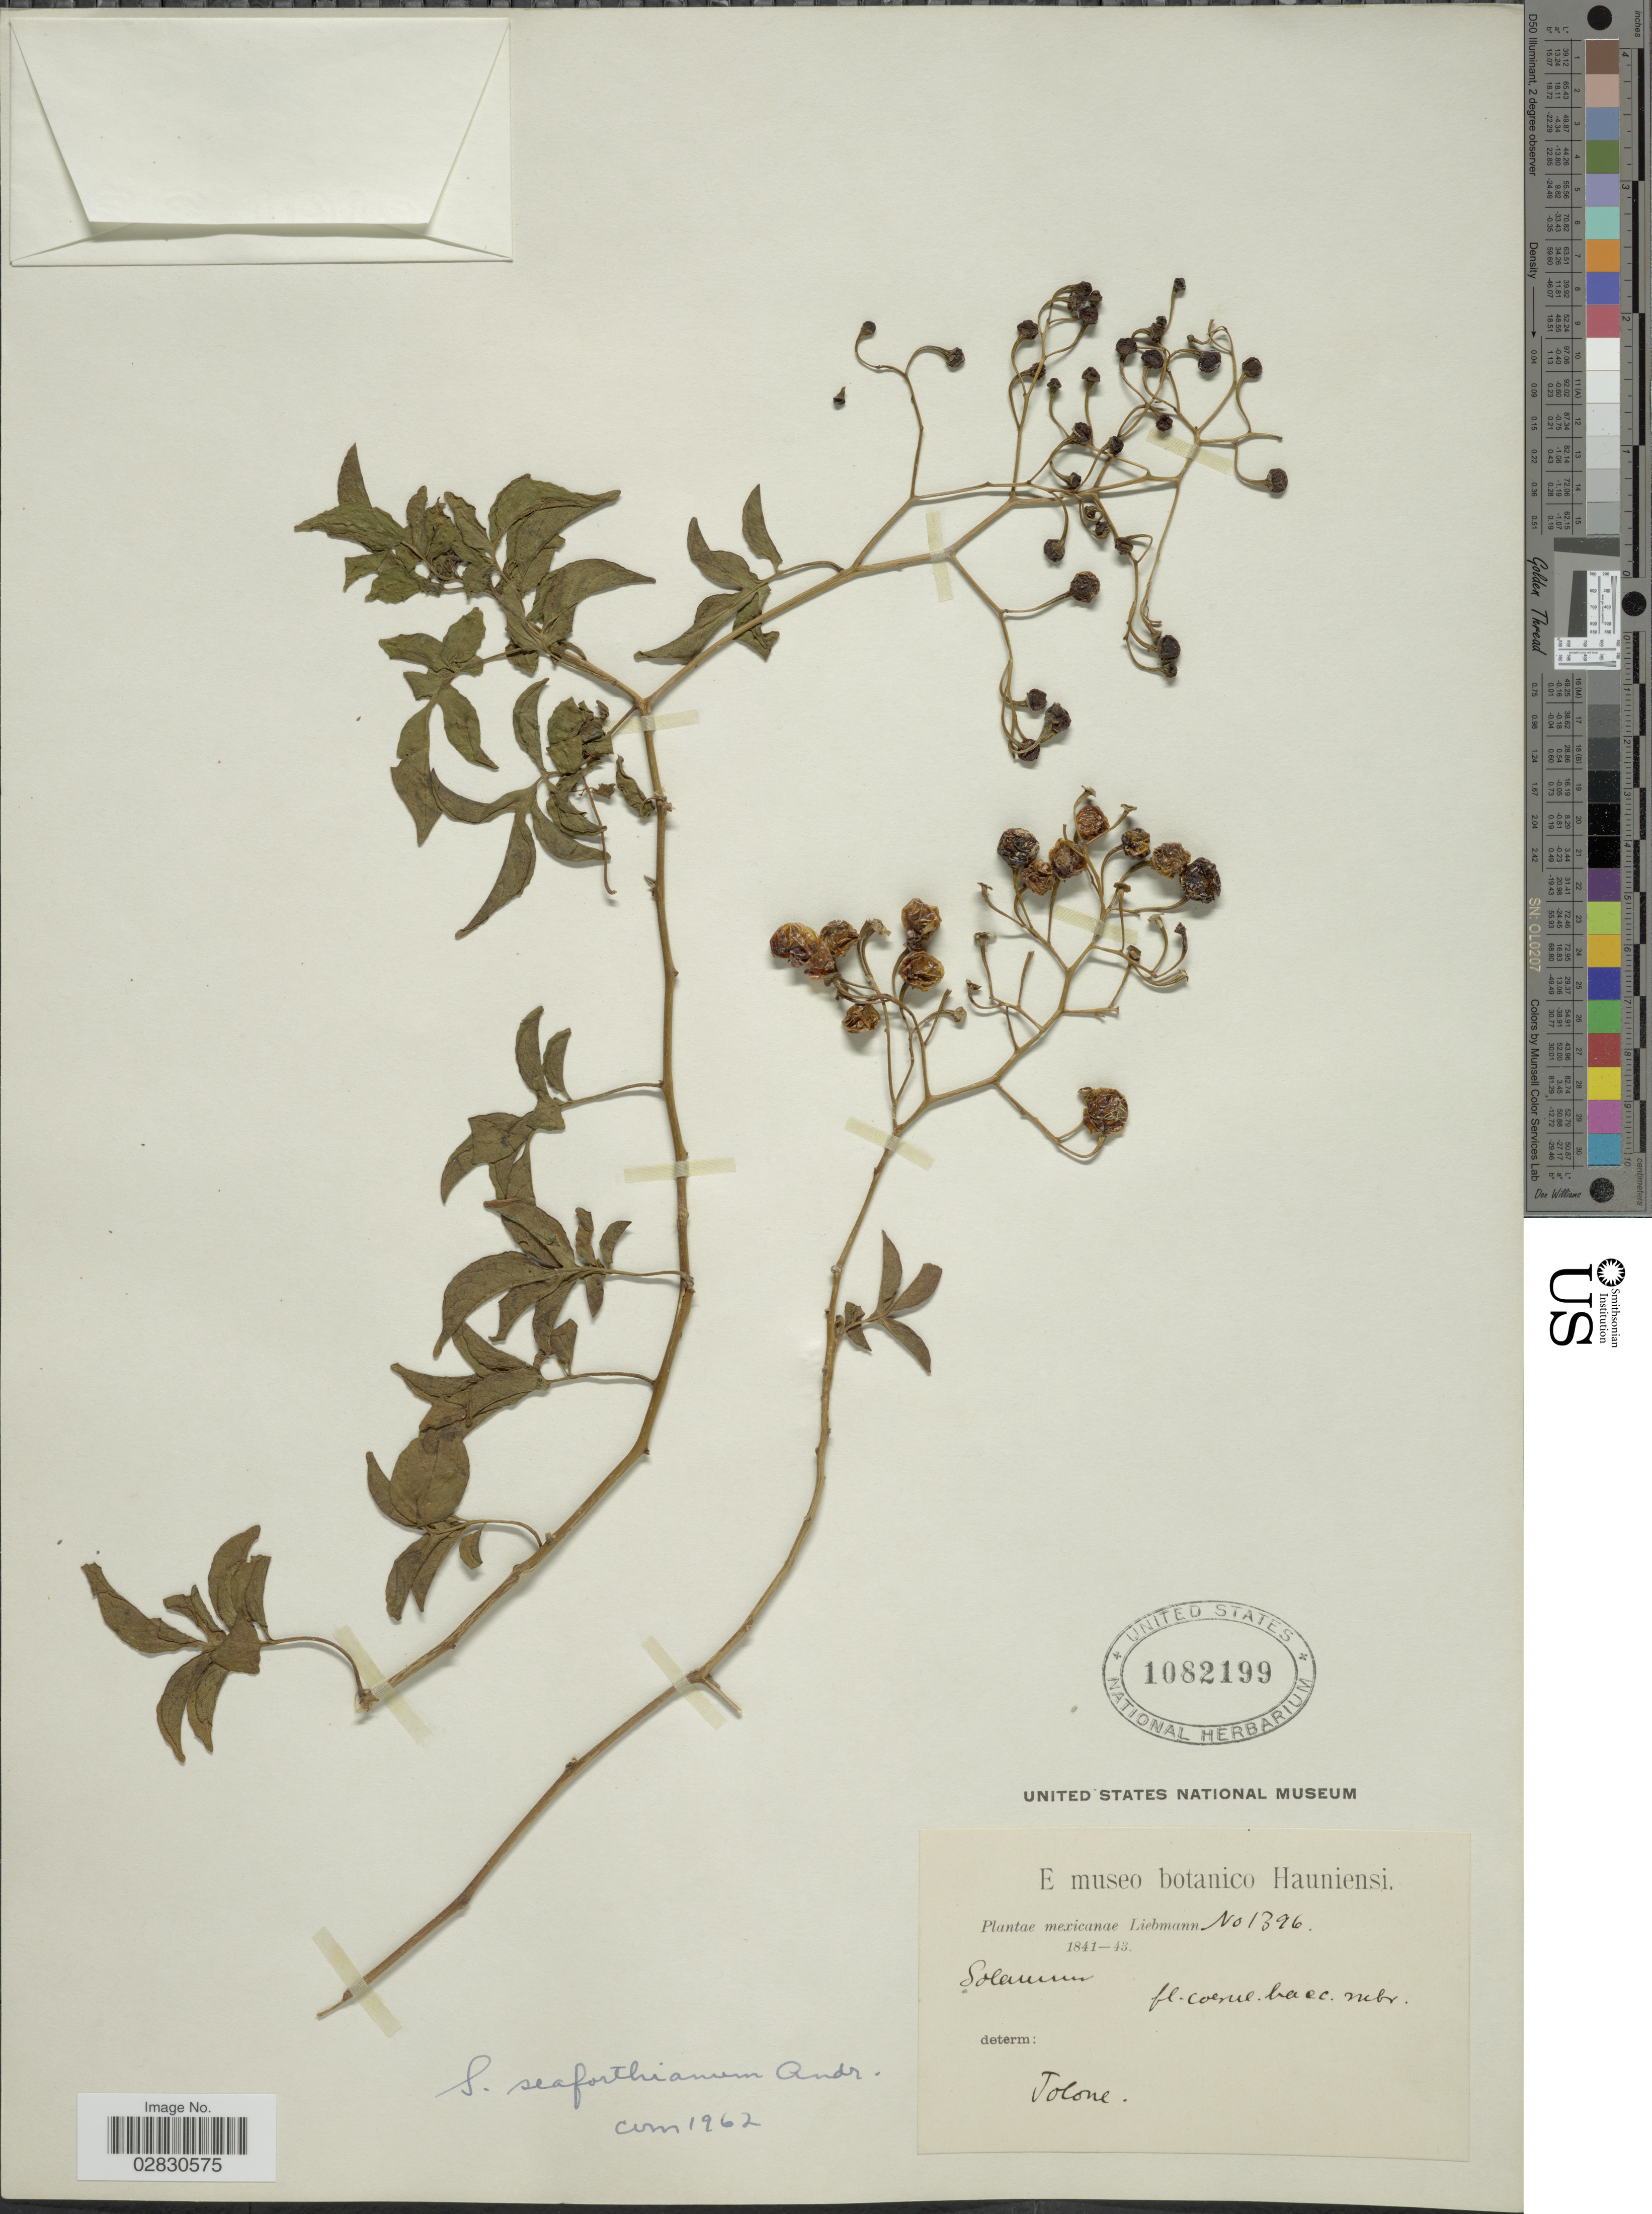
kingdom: Plantae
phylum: Tracheophyta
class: Magnoliopsida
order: Solanales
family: Solanaceae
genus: Solanum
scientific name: Solanum seaforthianum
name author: Andrews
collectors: Liebmann, --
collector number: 1396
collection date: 1841/1843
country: Mexico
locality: Tolone [interpreted]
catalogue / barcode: US 1082199